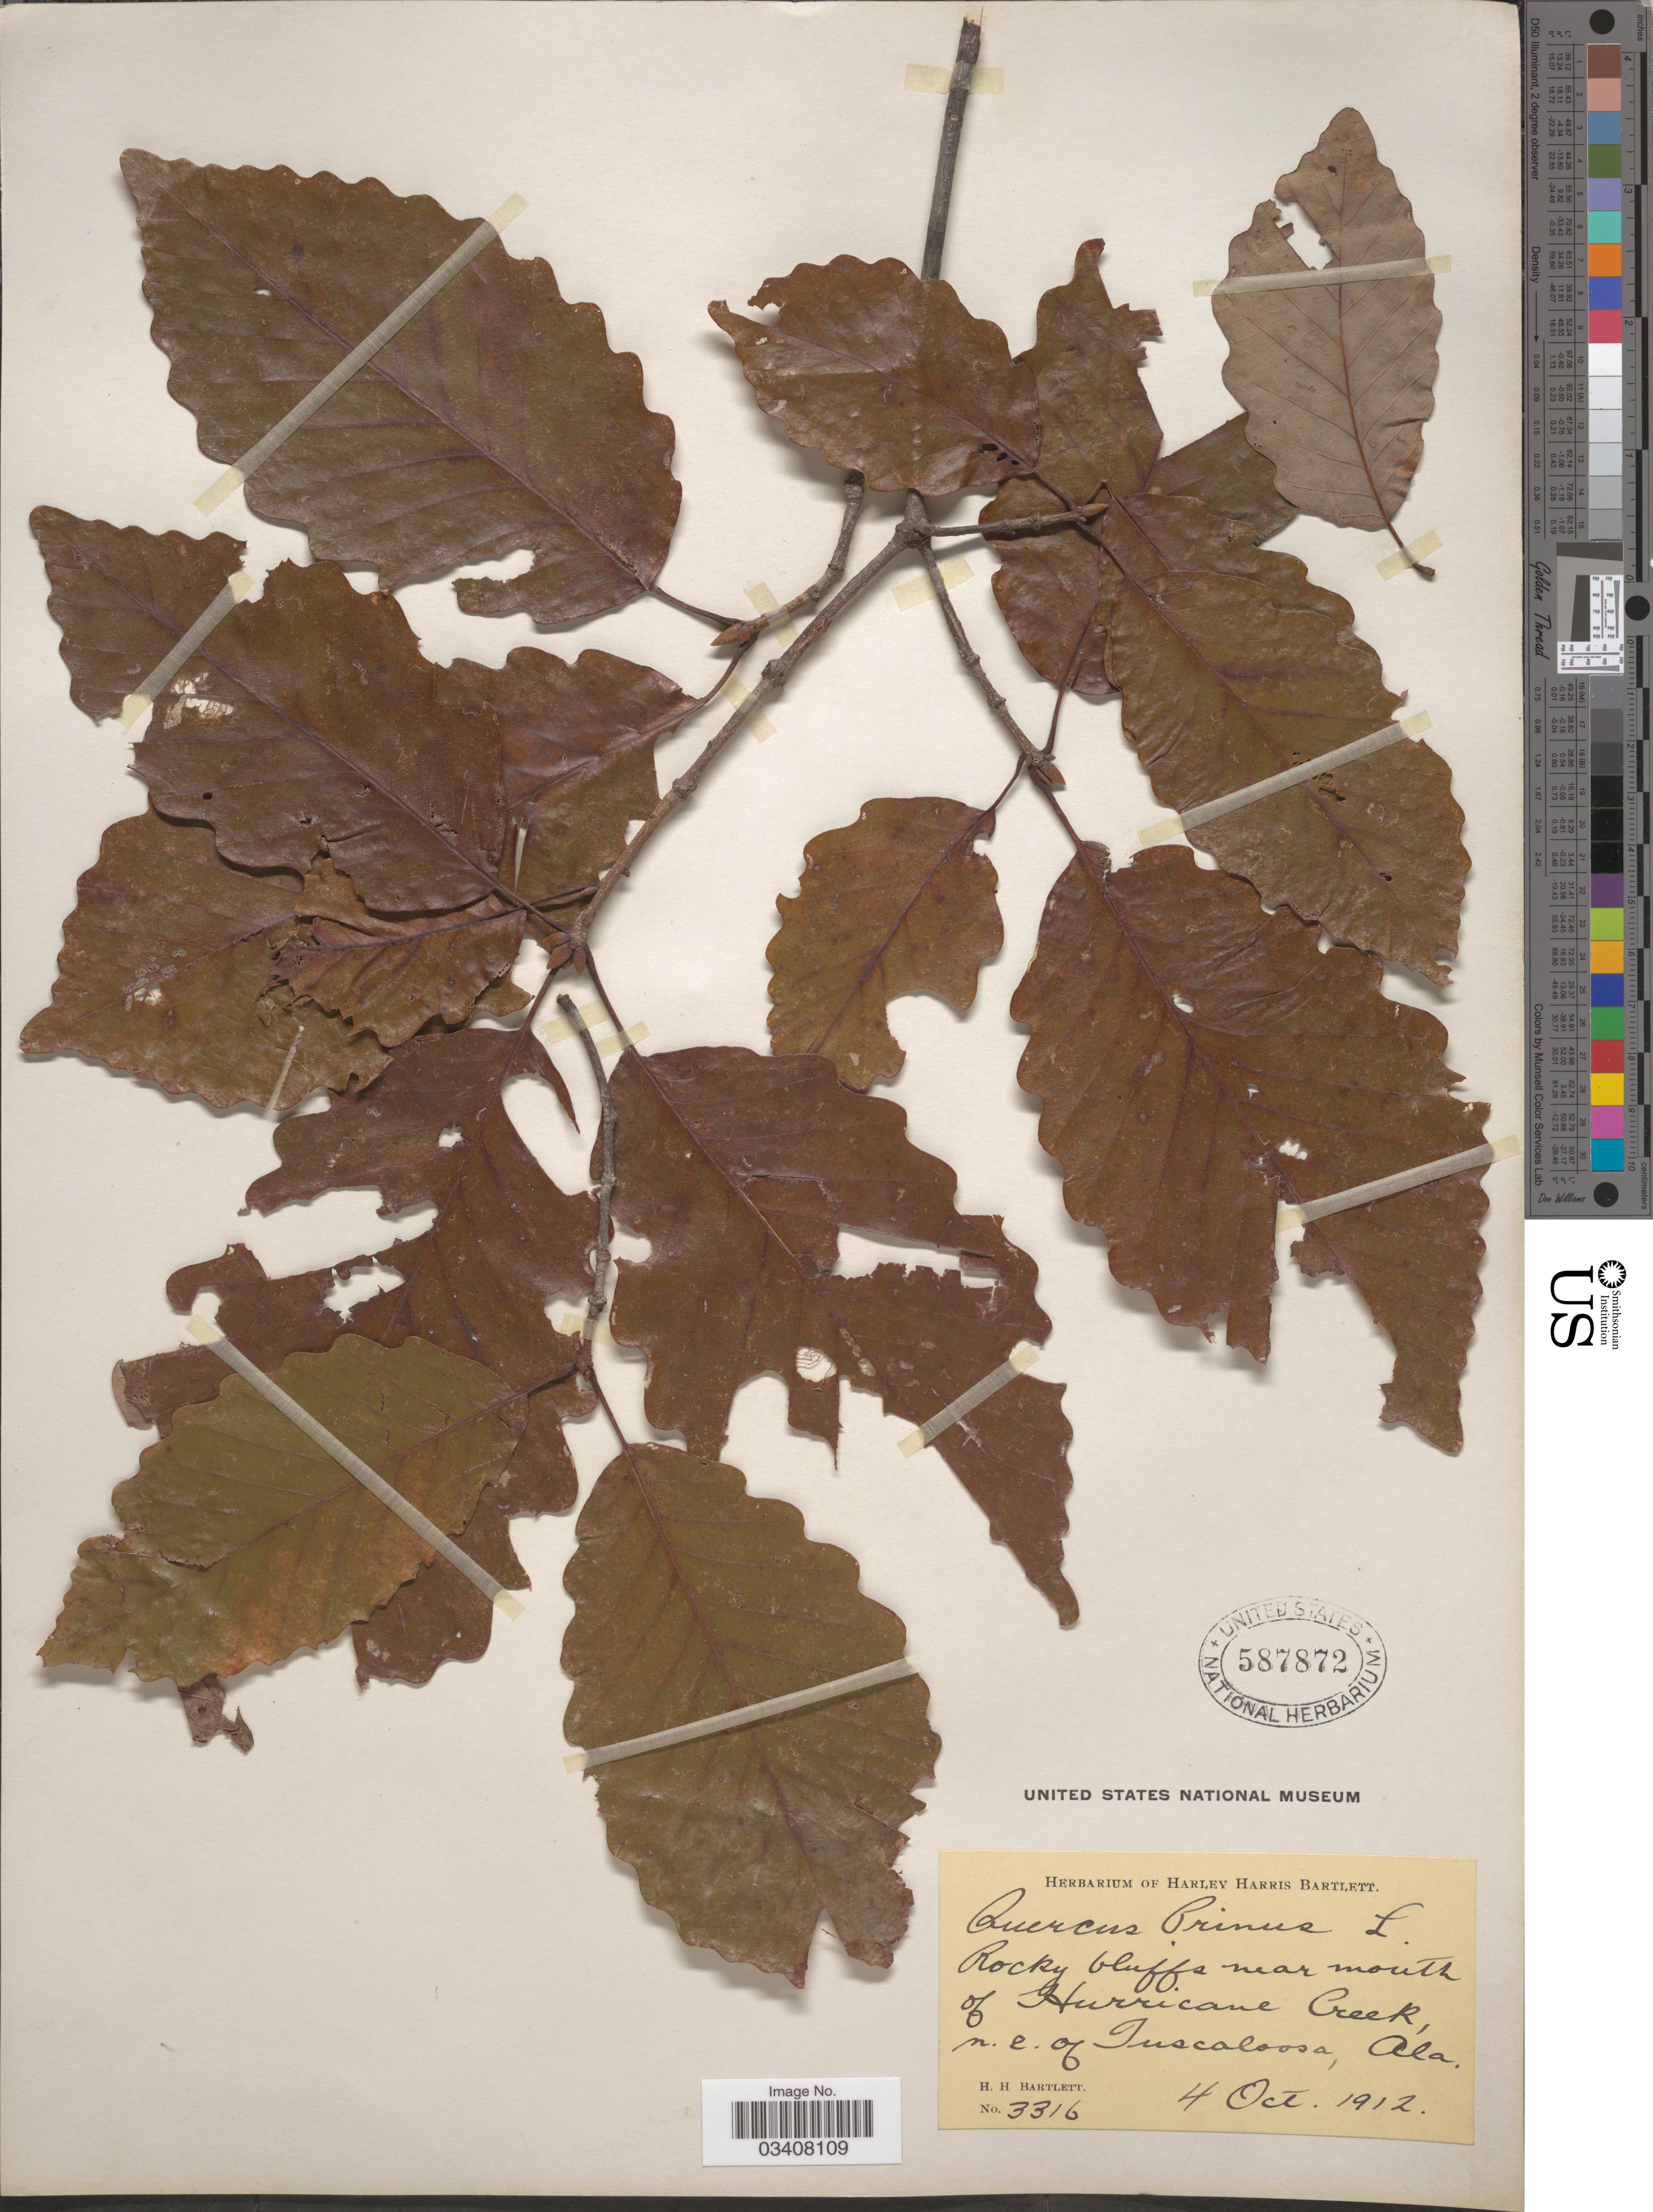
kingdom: Plantae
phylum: Tracheophyta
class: Magnoliopsida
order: Fagales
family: Fagaceae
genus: Quercus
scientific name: Quercus prinus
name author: L.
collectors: H. H. Bartlett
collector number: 3316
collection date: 1912-10-04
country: United States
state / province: Alabama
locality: Near mouth of Hurricane Creek, n.e. of Tuscaloosa.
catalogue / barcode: US 587872